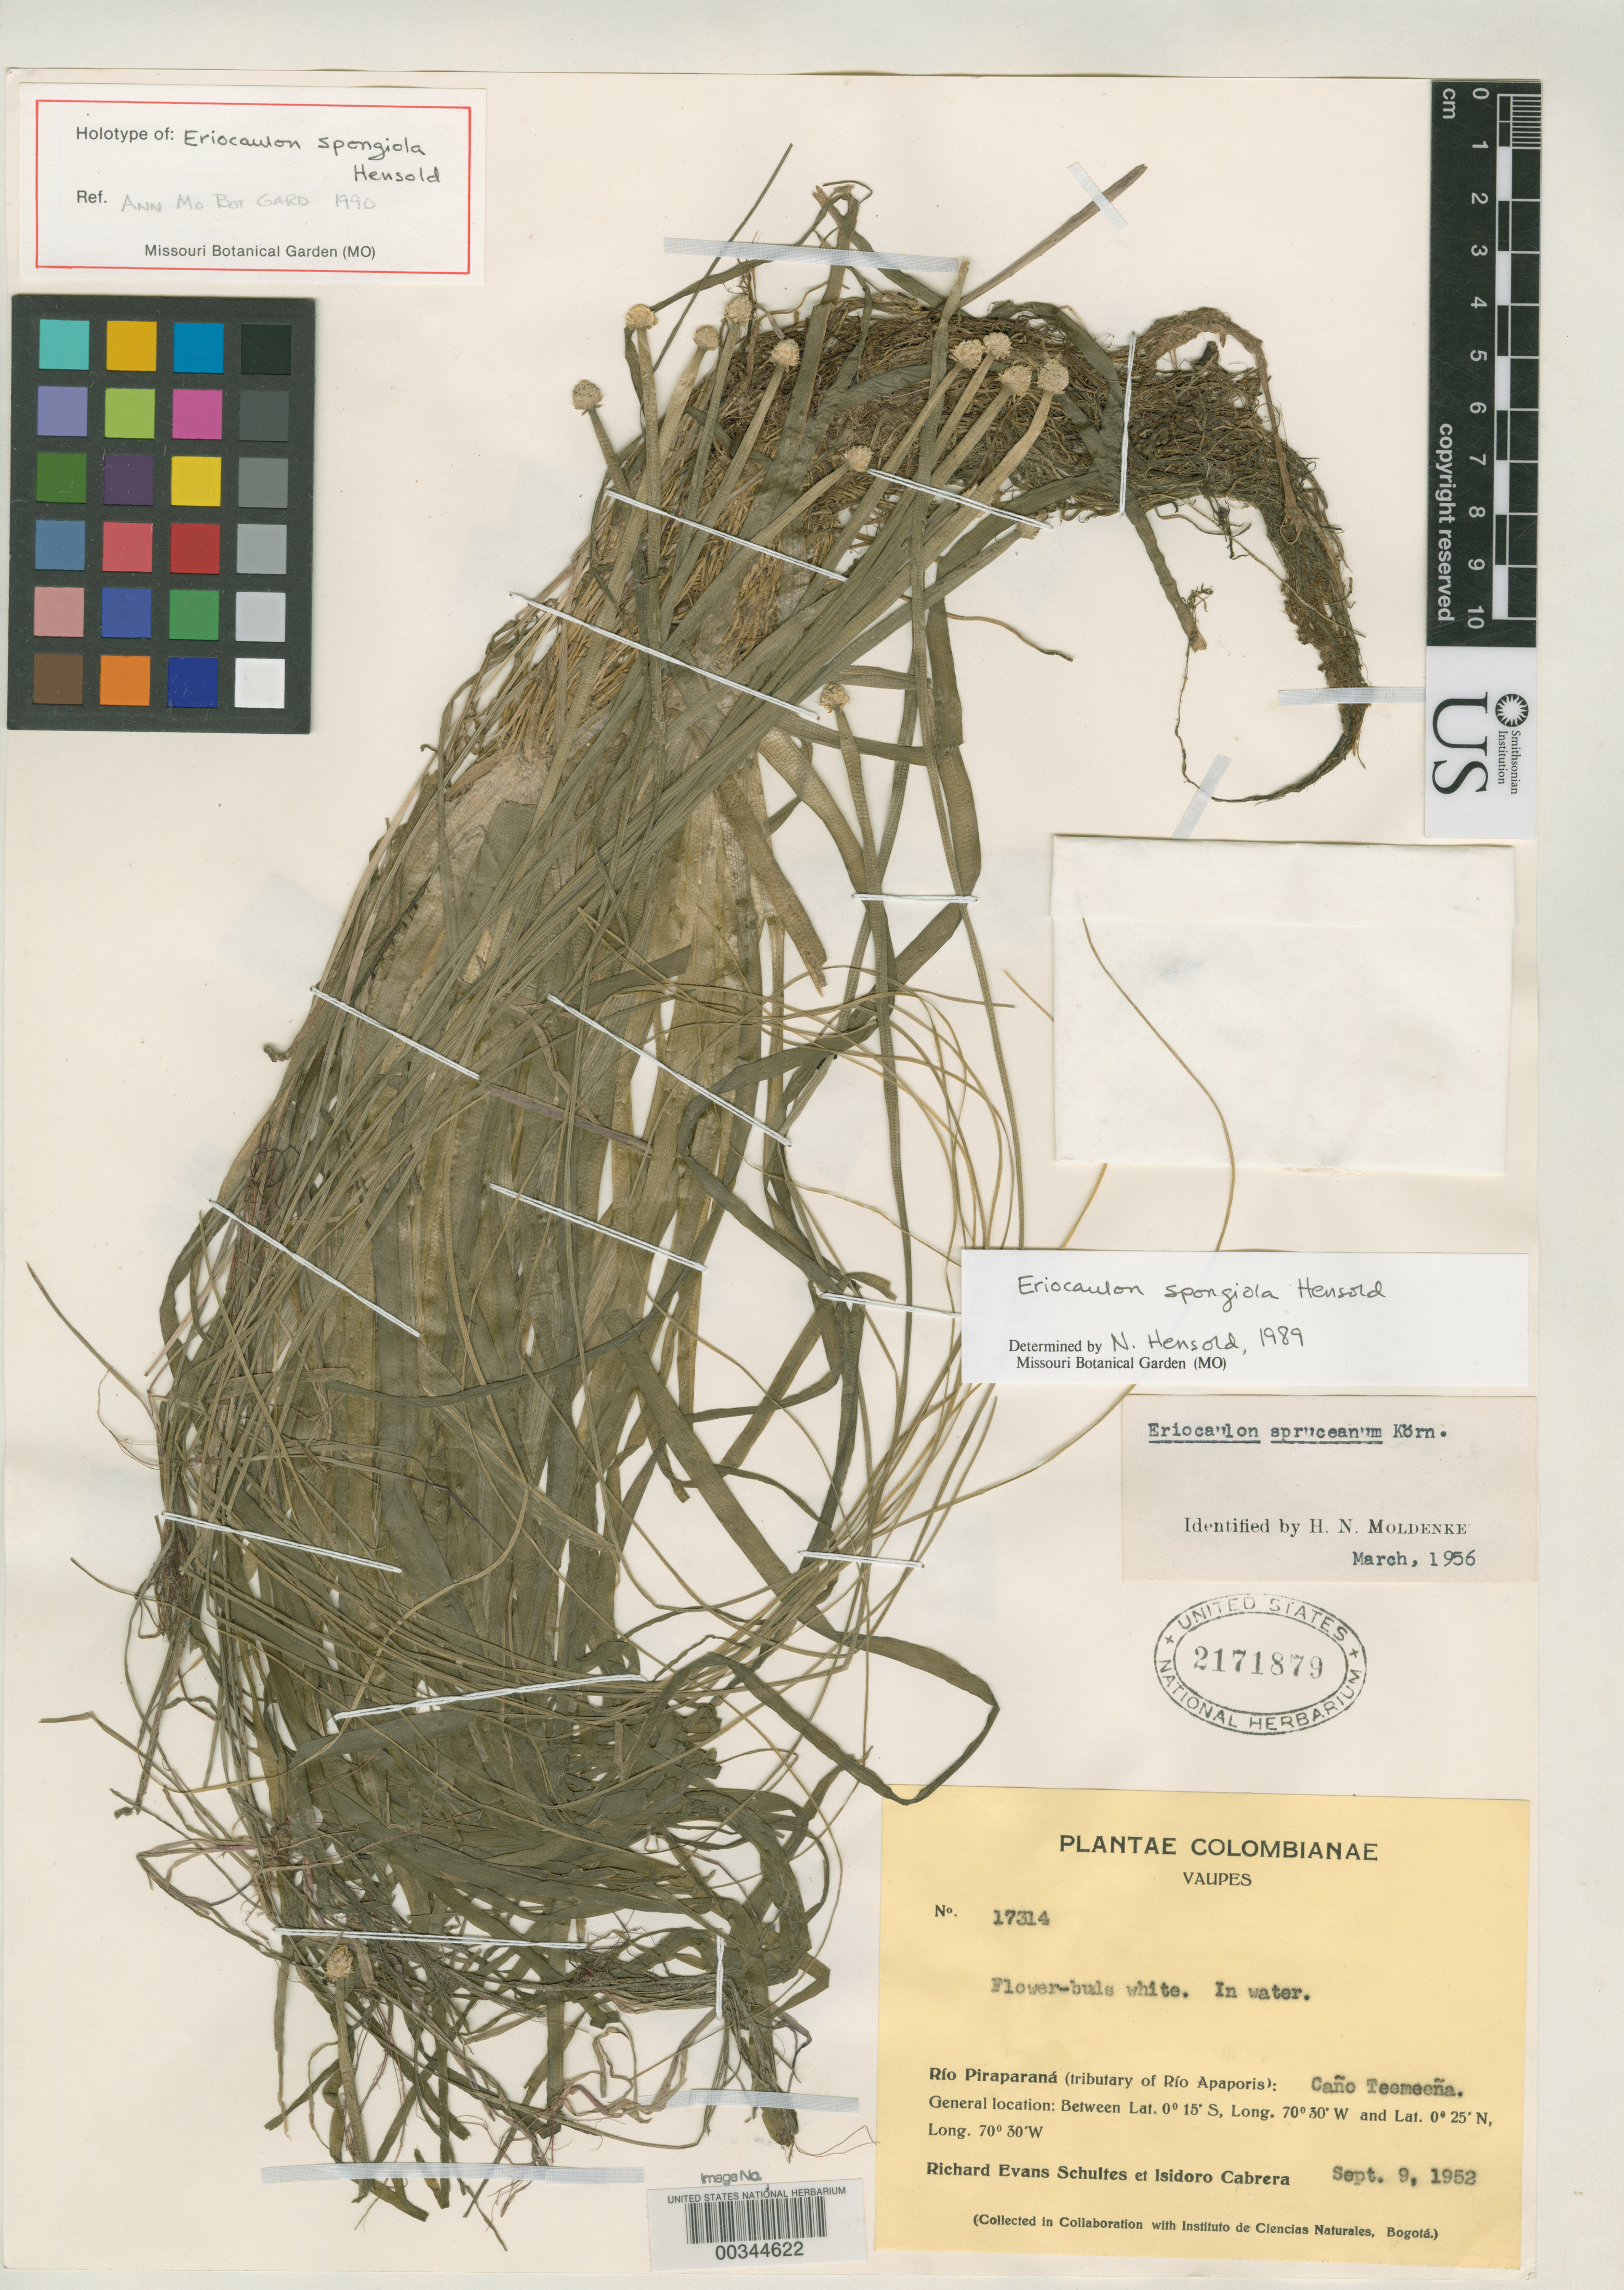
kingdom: Plantae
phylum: Tracheophyta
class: Liliopsida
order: Poales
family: Eriocaulaceae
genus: Eriocaulon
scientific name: Eriocaulon spongiola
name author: Hensold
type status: Holotype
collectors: R. E. Schultes & I. Cabrera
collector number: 17314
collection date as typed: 09 Sep 1952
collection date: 1952-09-09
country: Colombia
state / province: Vaupés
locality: Rio Piraparana, tributary of Rio Apaporis, Caño Teemeena.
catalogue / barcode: US 2171879